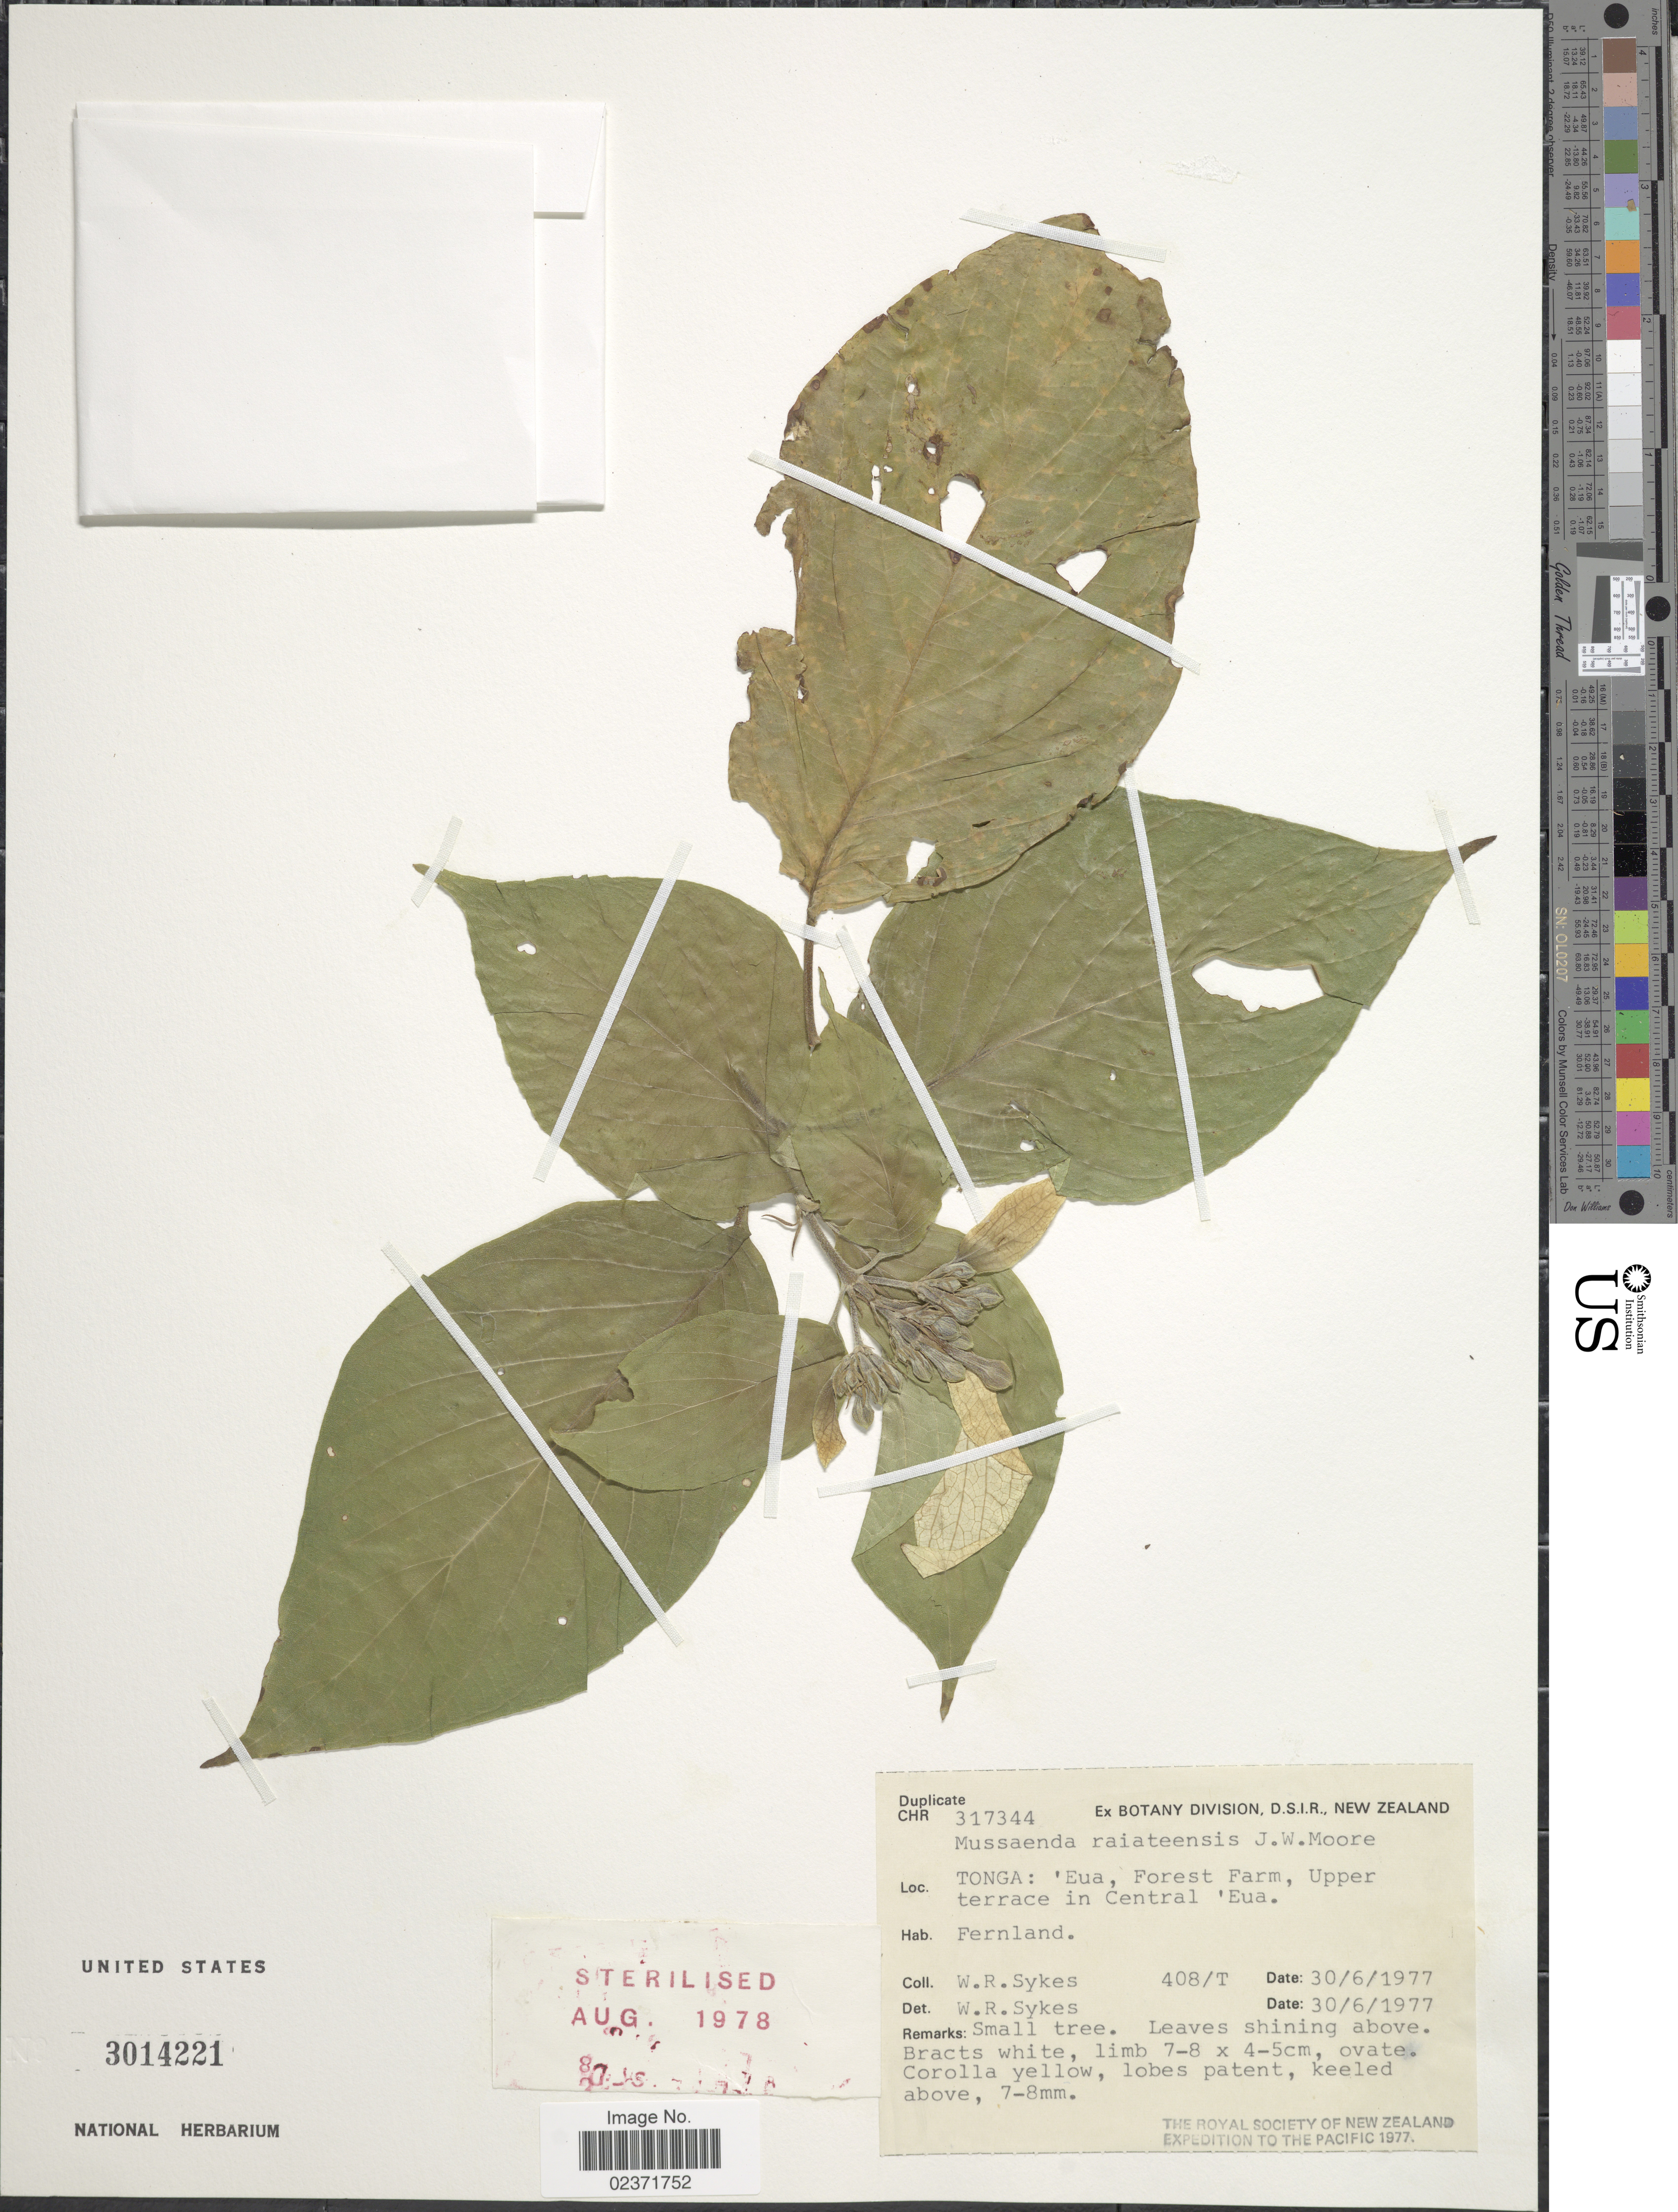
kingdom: Plantae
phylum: Tracheophyta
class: Magnoliopsida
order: Gentianales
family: Rubiaceae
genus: Mussaenda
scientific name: Mussaenda raiateensis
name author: J.W. Moore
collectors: W. R. Sykes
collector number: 408/T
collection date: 1977-06-30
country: Tonga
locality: Eua, Forest Farm, Upper terrace in Central, Eua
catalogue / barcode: US 3014221